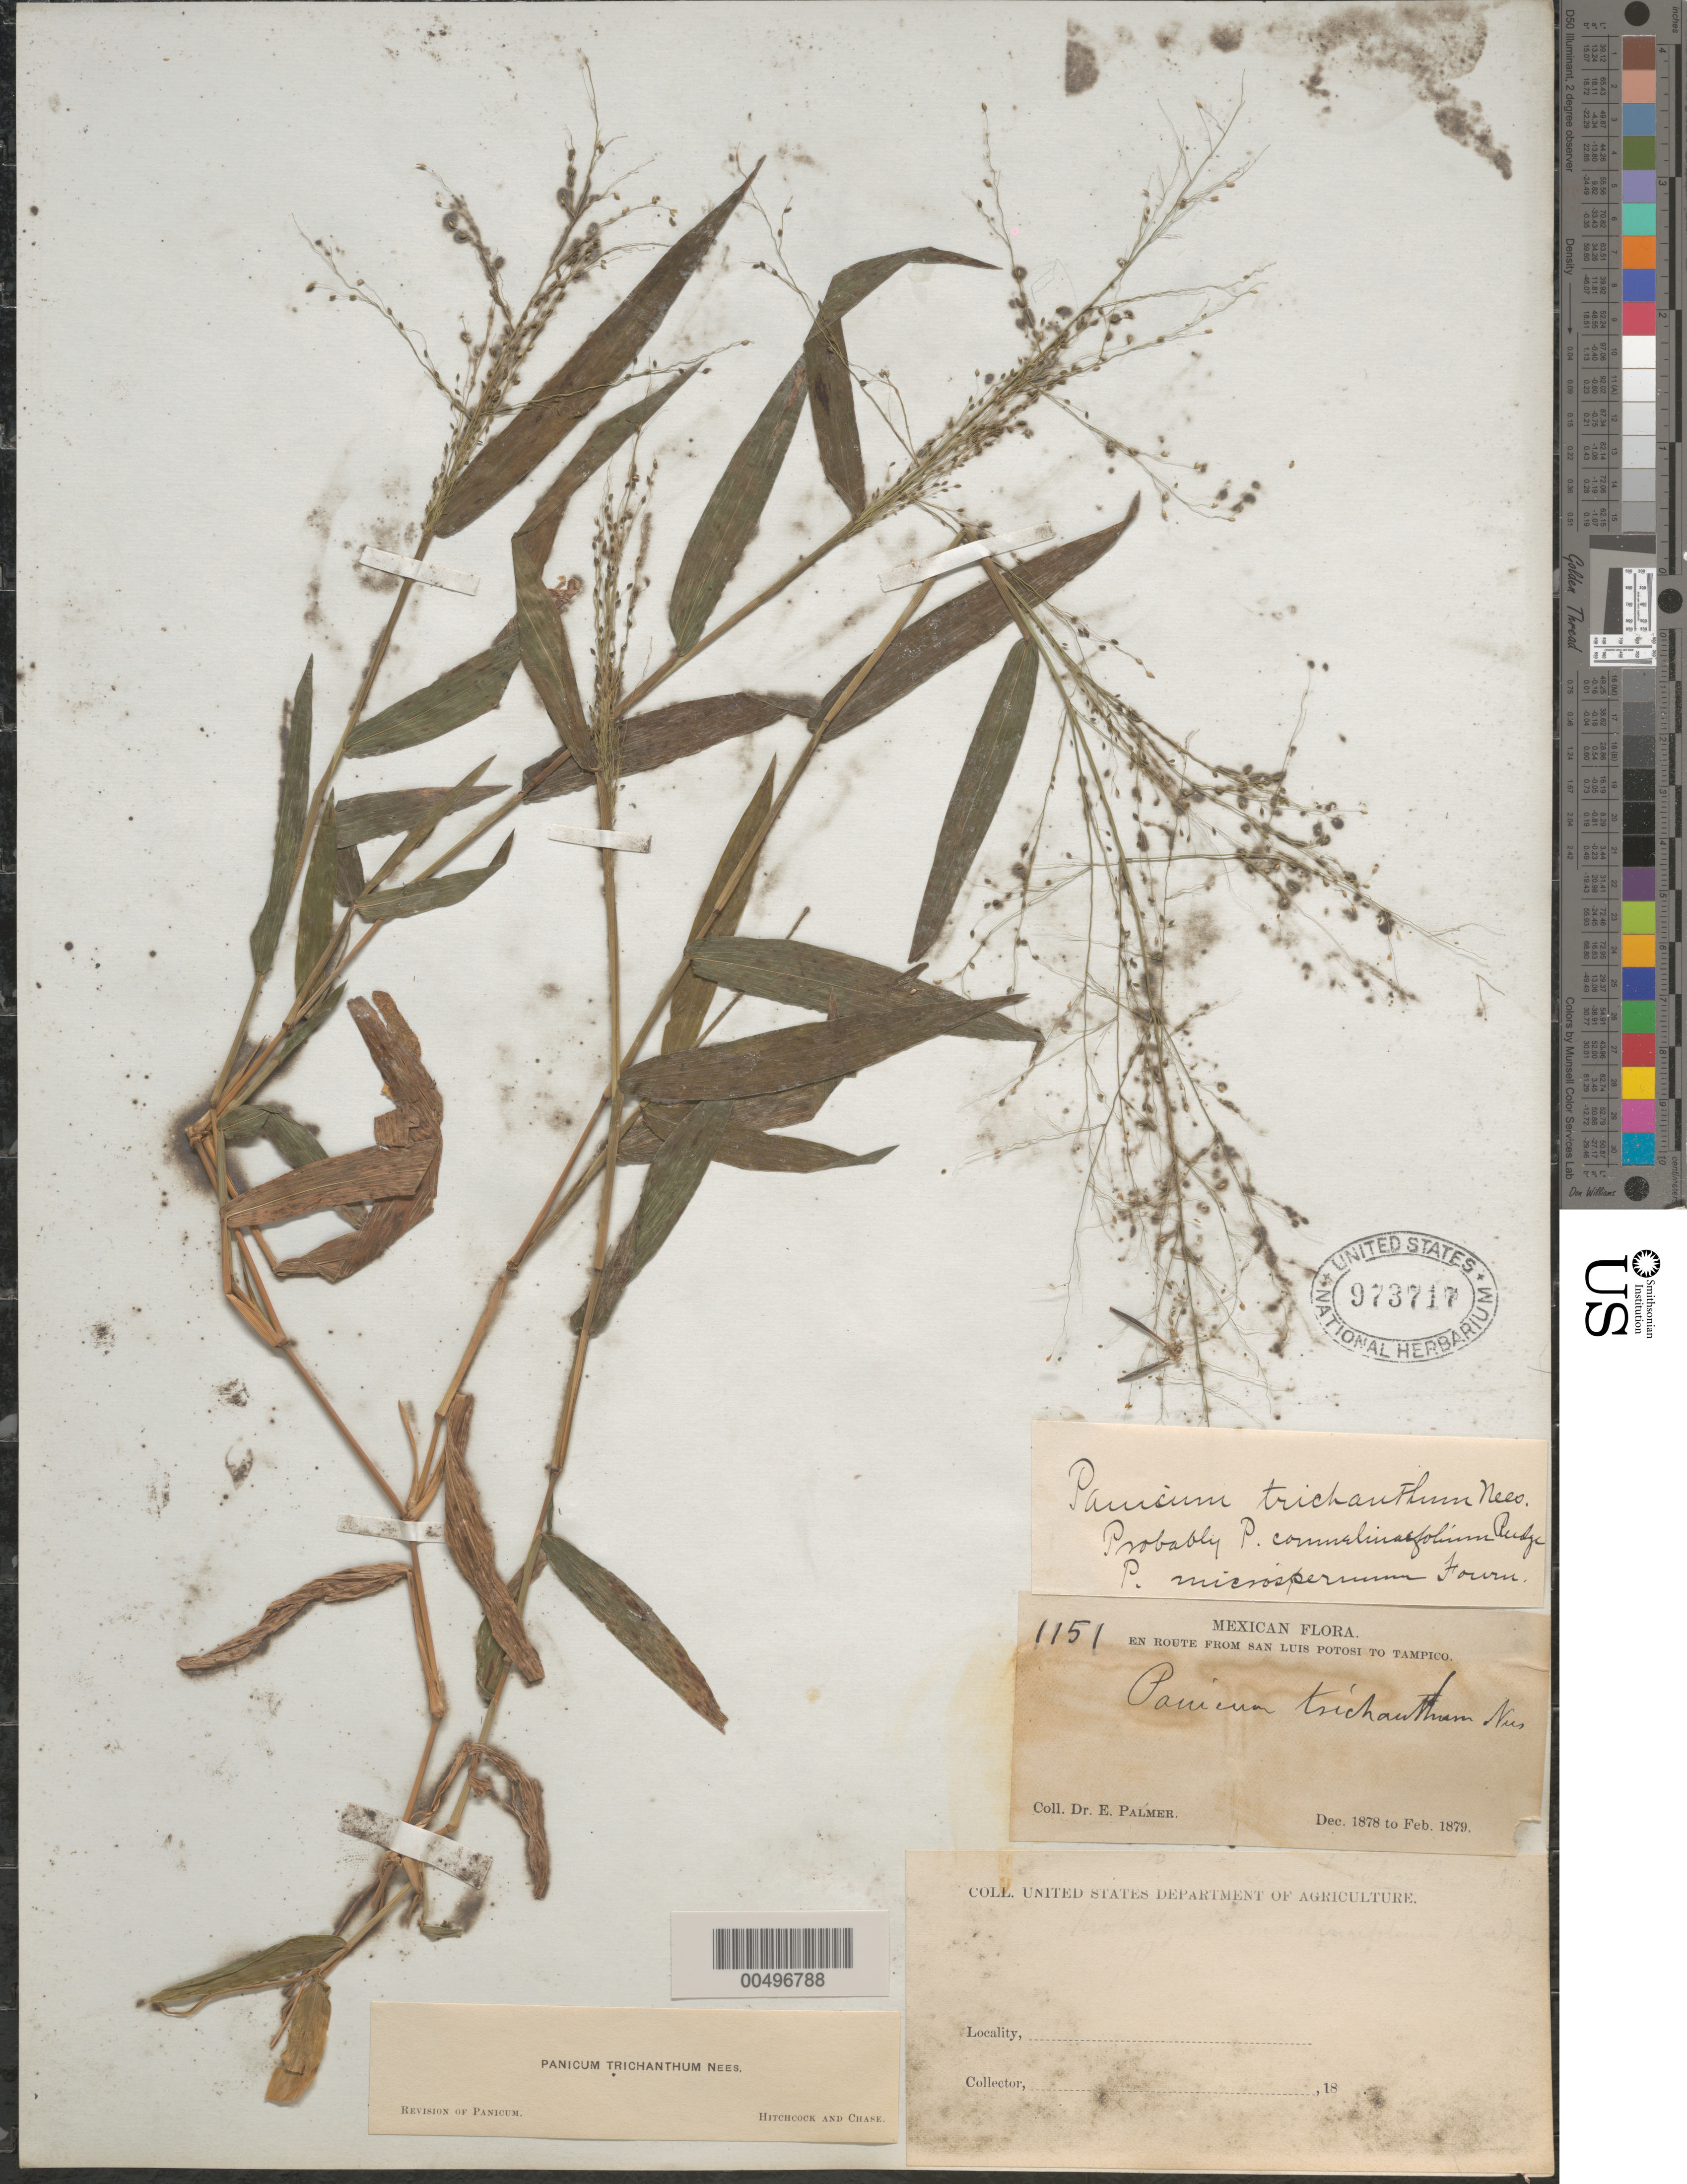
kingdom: Plantae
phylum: Tracheophyta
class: Liliopsida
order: Poales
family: Poaceae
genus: Panicum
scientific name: Panicum trichanthum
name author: Nees in Mart.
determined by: Hitchcock, A. S.; Chase, [M.] A.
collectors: E. Palmer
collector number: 1151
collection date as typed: Dec 1878 to Feb 1879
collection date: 1878-12/1879-02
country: Mexico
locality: En route from San Luis Potosi to Tampico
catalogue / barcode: US 973717